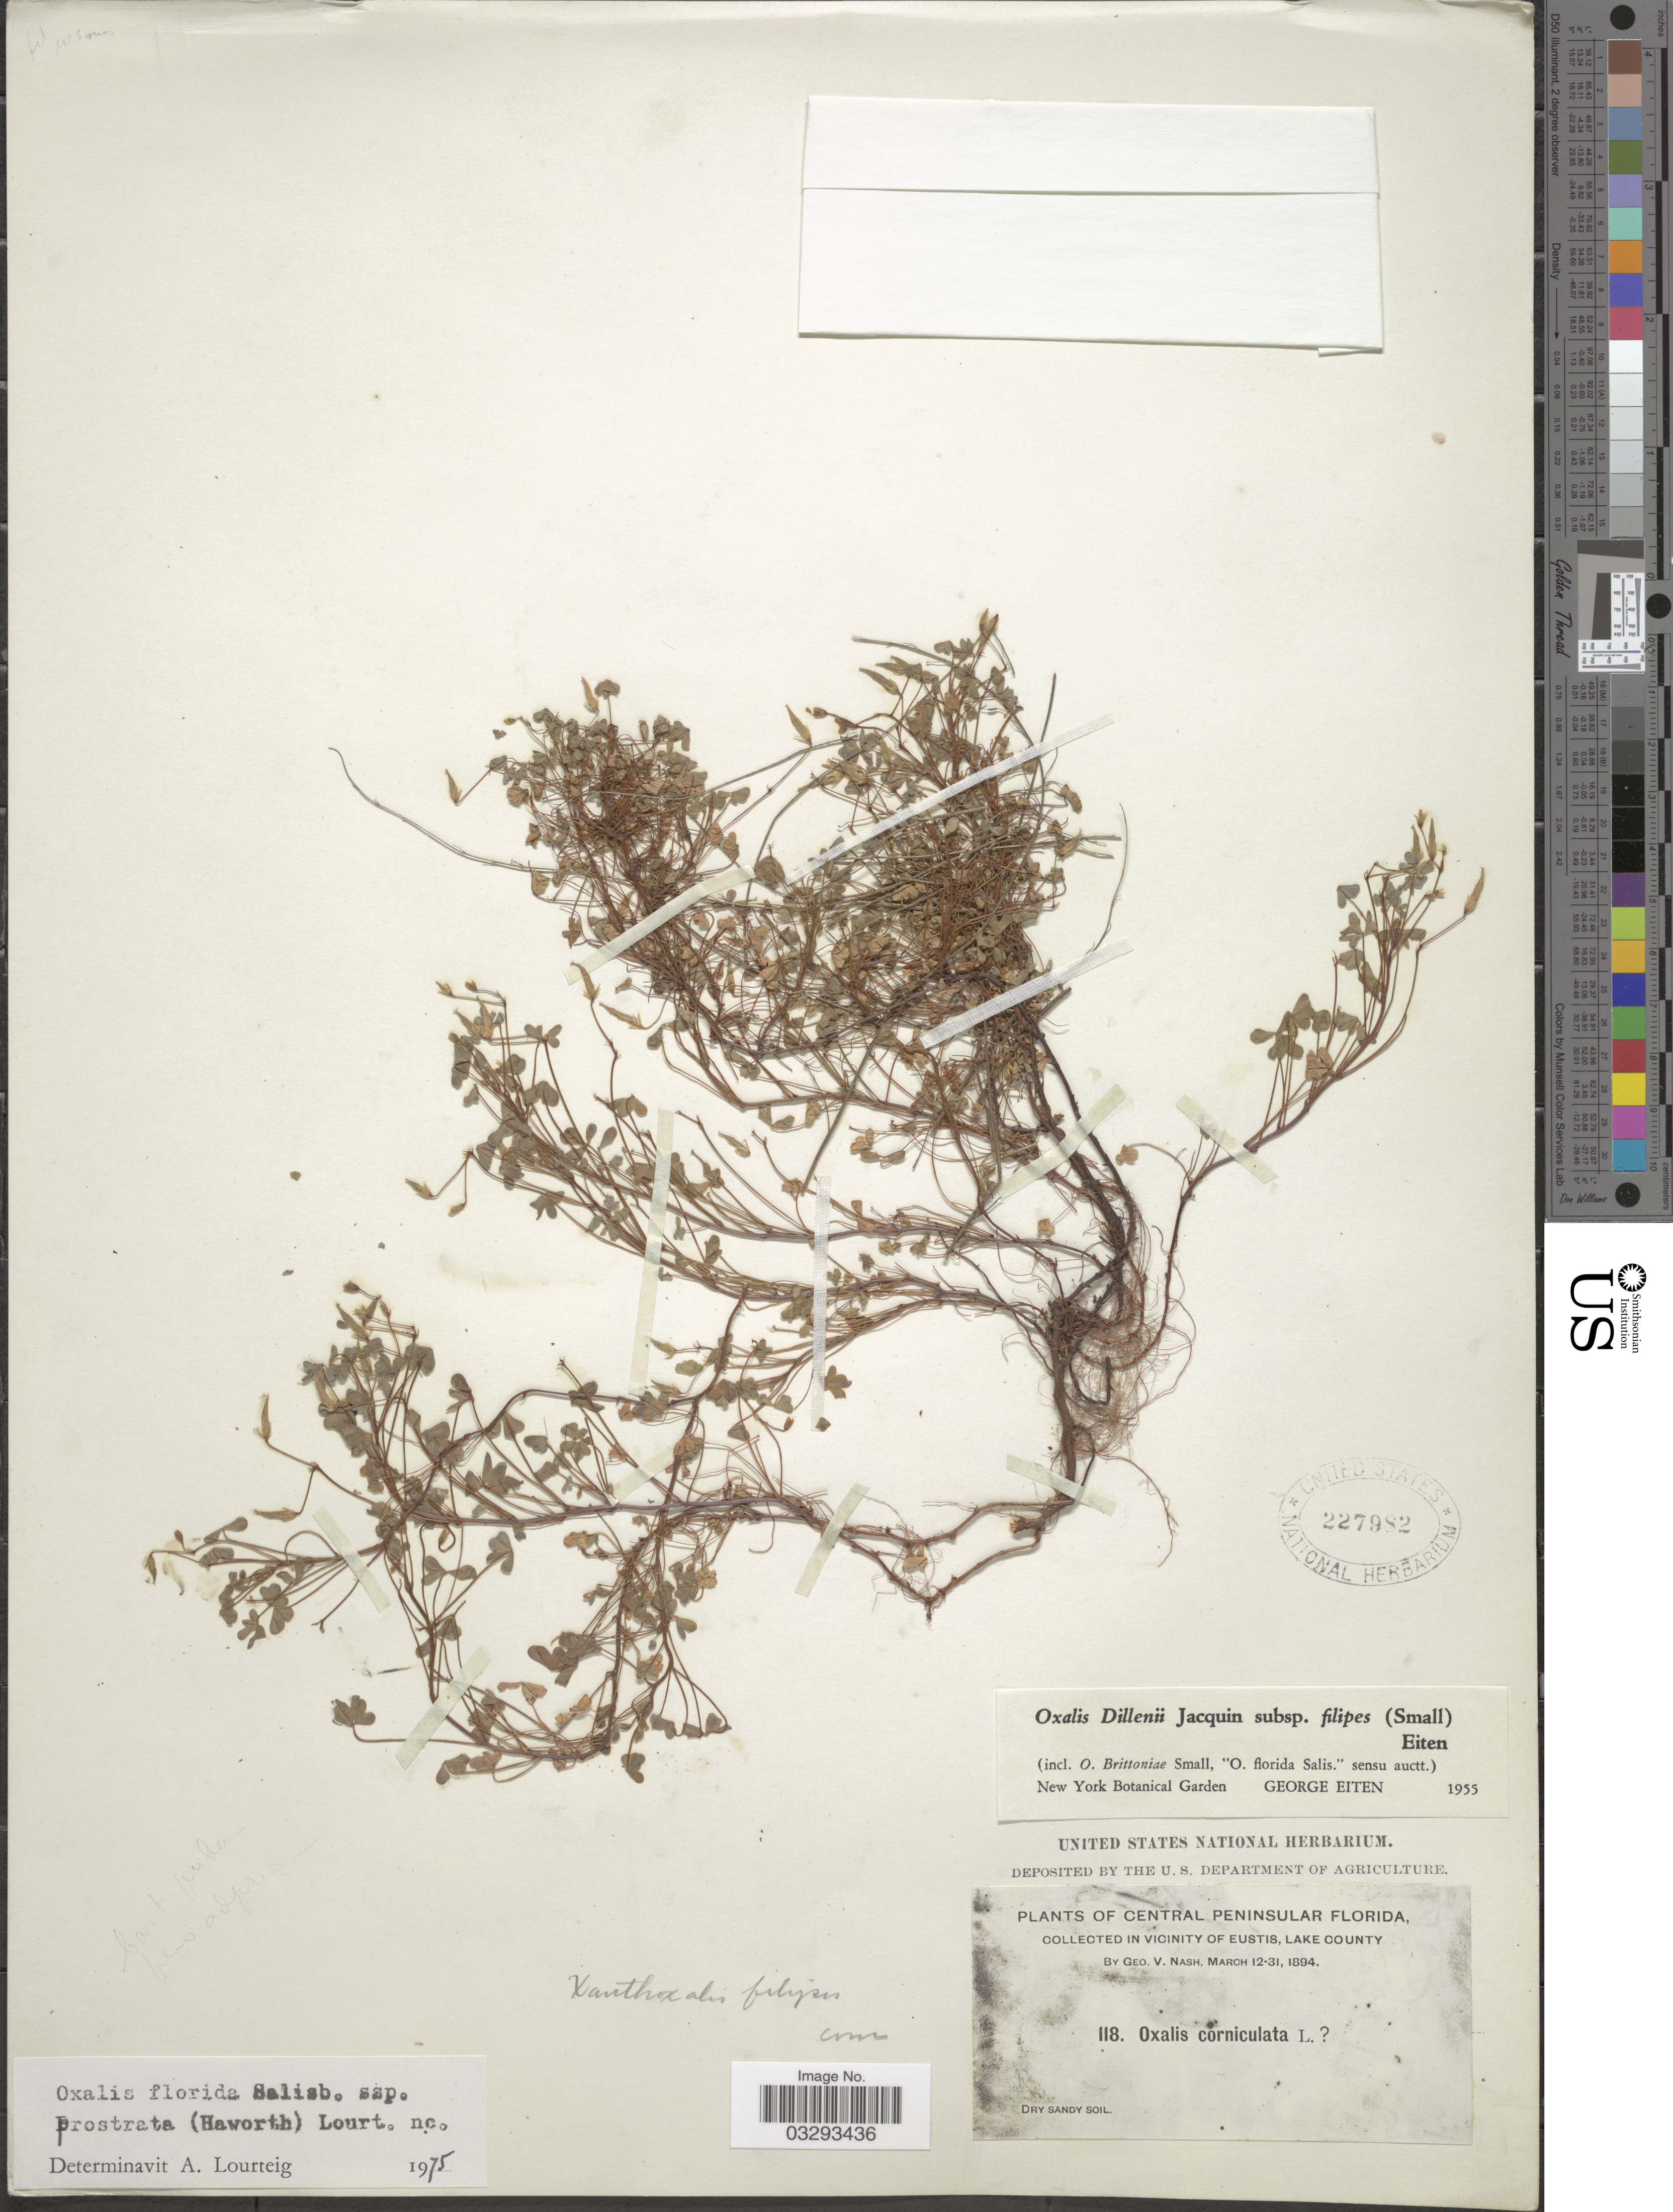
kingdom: Plantae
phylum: Tracheophyta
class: Magnoliopsida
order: Oxalidales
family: Oxalidaceae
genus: Oxalis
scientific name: Oxalis florida subsp. prostrata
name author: (Haw.) Lourteig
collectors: G. V. Nash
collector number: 118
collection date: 1894-03-12/1894-03-31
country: United States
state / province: Florida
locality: Central Peninsular Florida. In the vicinity of Eustis, Lake County.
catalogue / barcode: US 227982